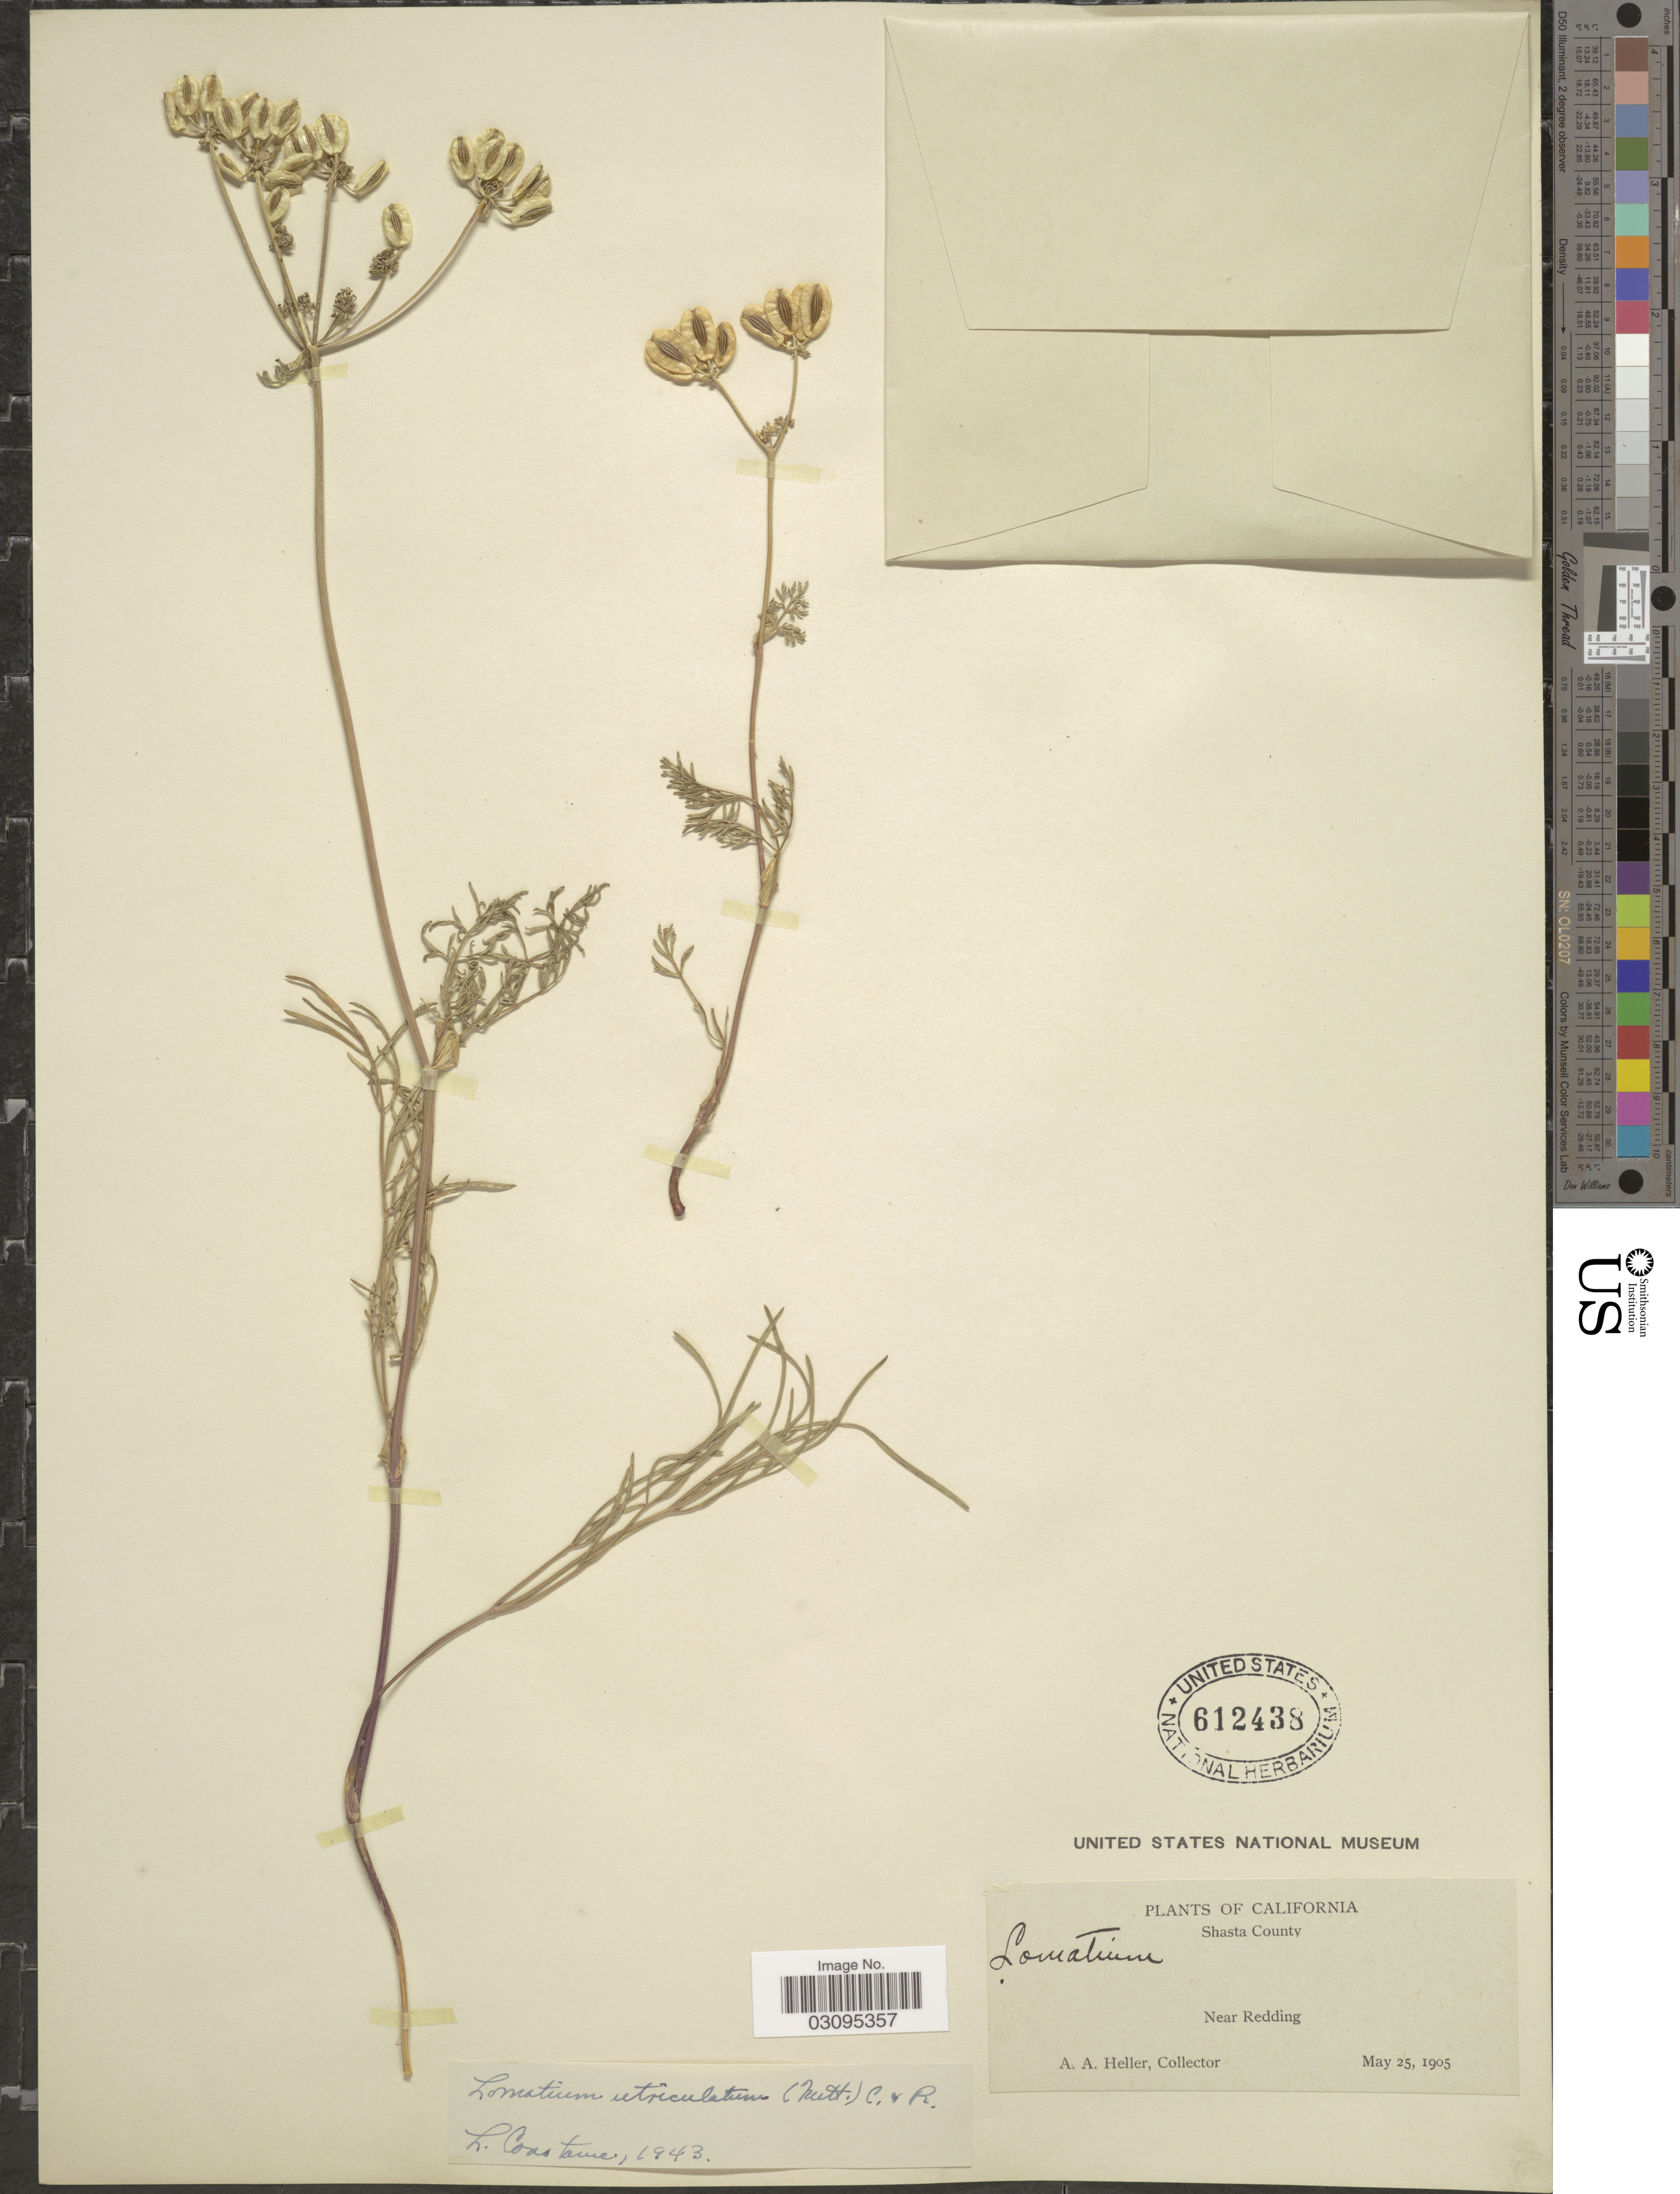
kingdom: Plantae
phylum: Tracheophyta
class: Magnoliopsida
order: Apiales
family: Apiaceae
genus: Lomatium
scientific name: Lomatium utriculatum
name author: (Nutt. ex Torr. & A. Gray) J.M. Coult. & Rose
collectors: A. A. Heller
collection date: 1905-05-25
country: United States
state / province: California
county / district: Shasta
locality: Shasta County, Near Redding.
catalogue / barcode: US 612438